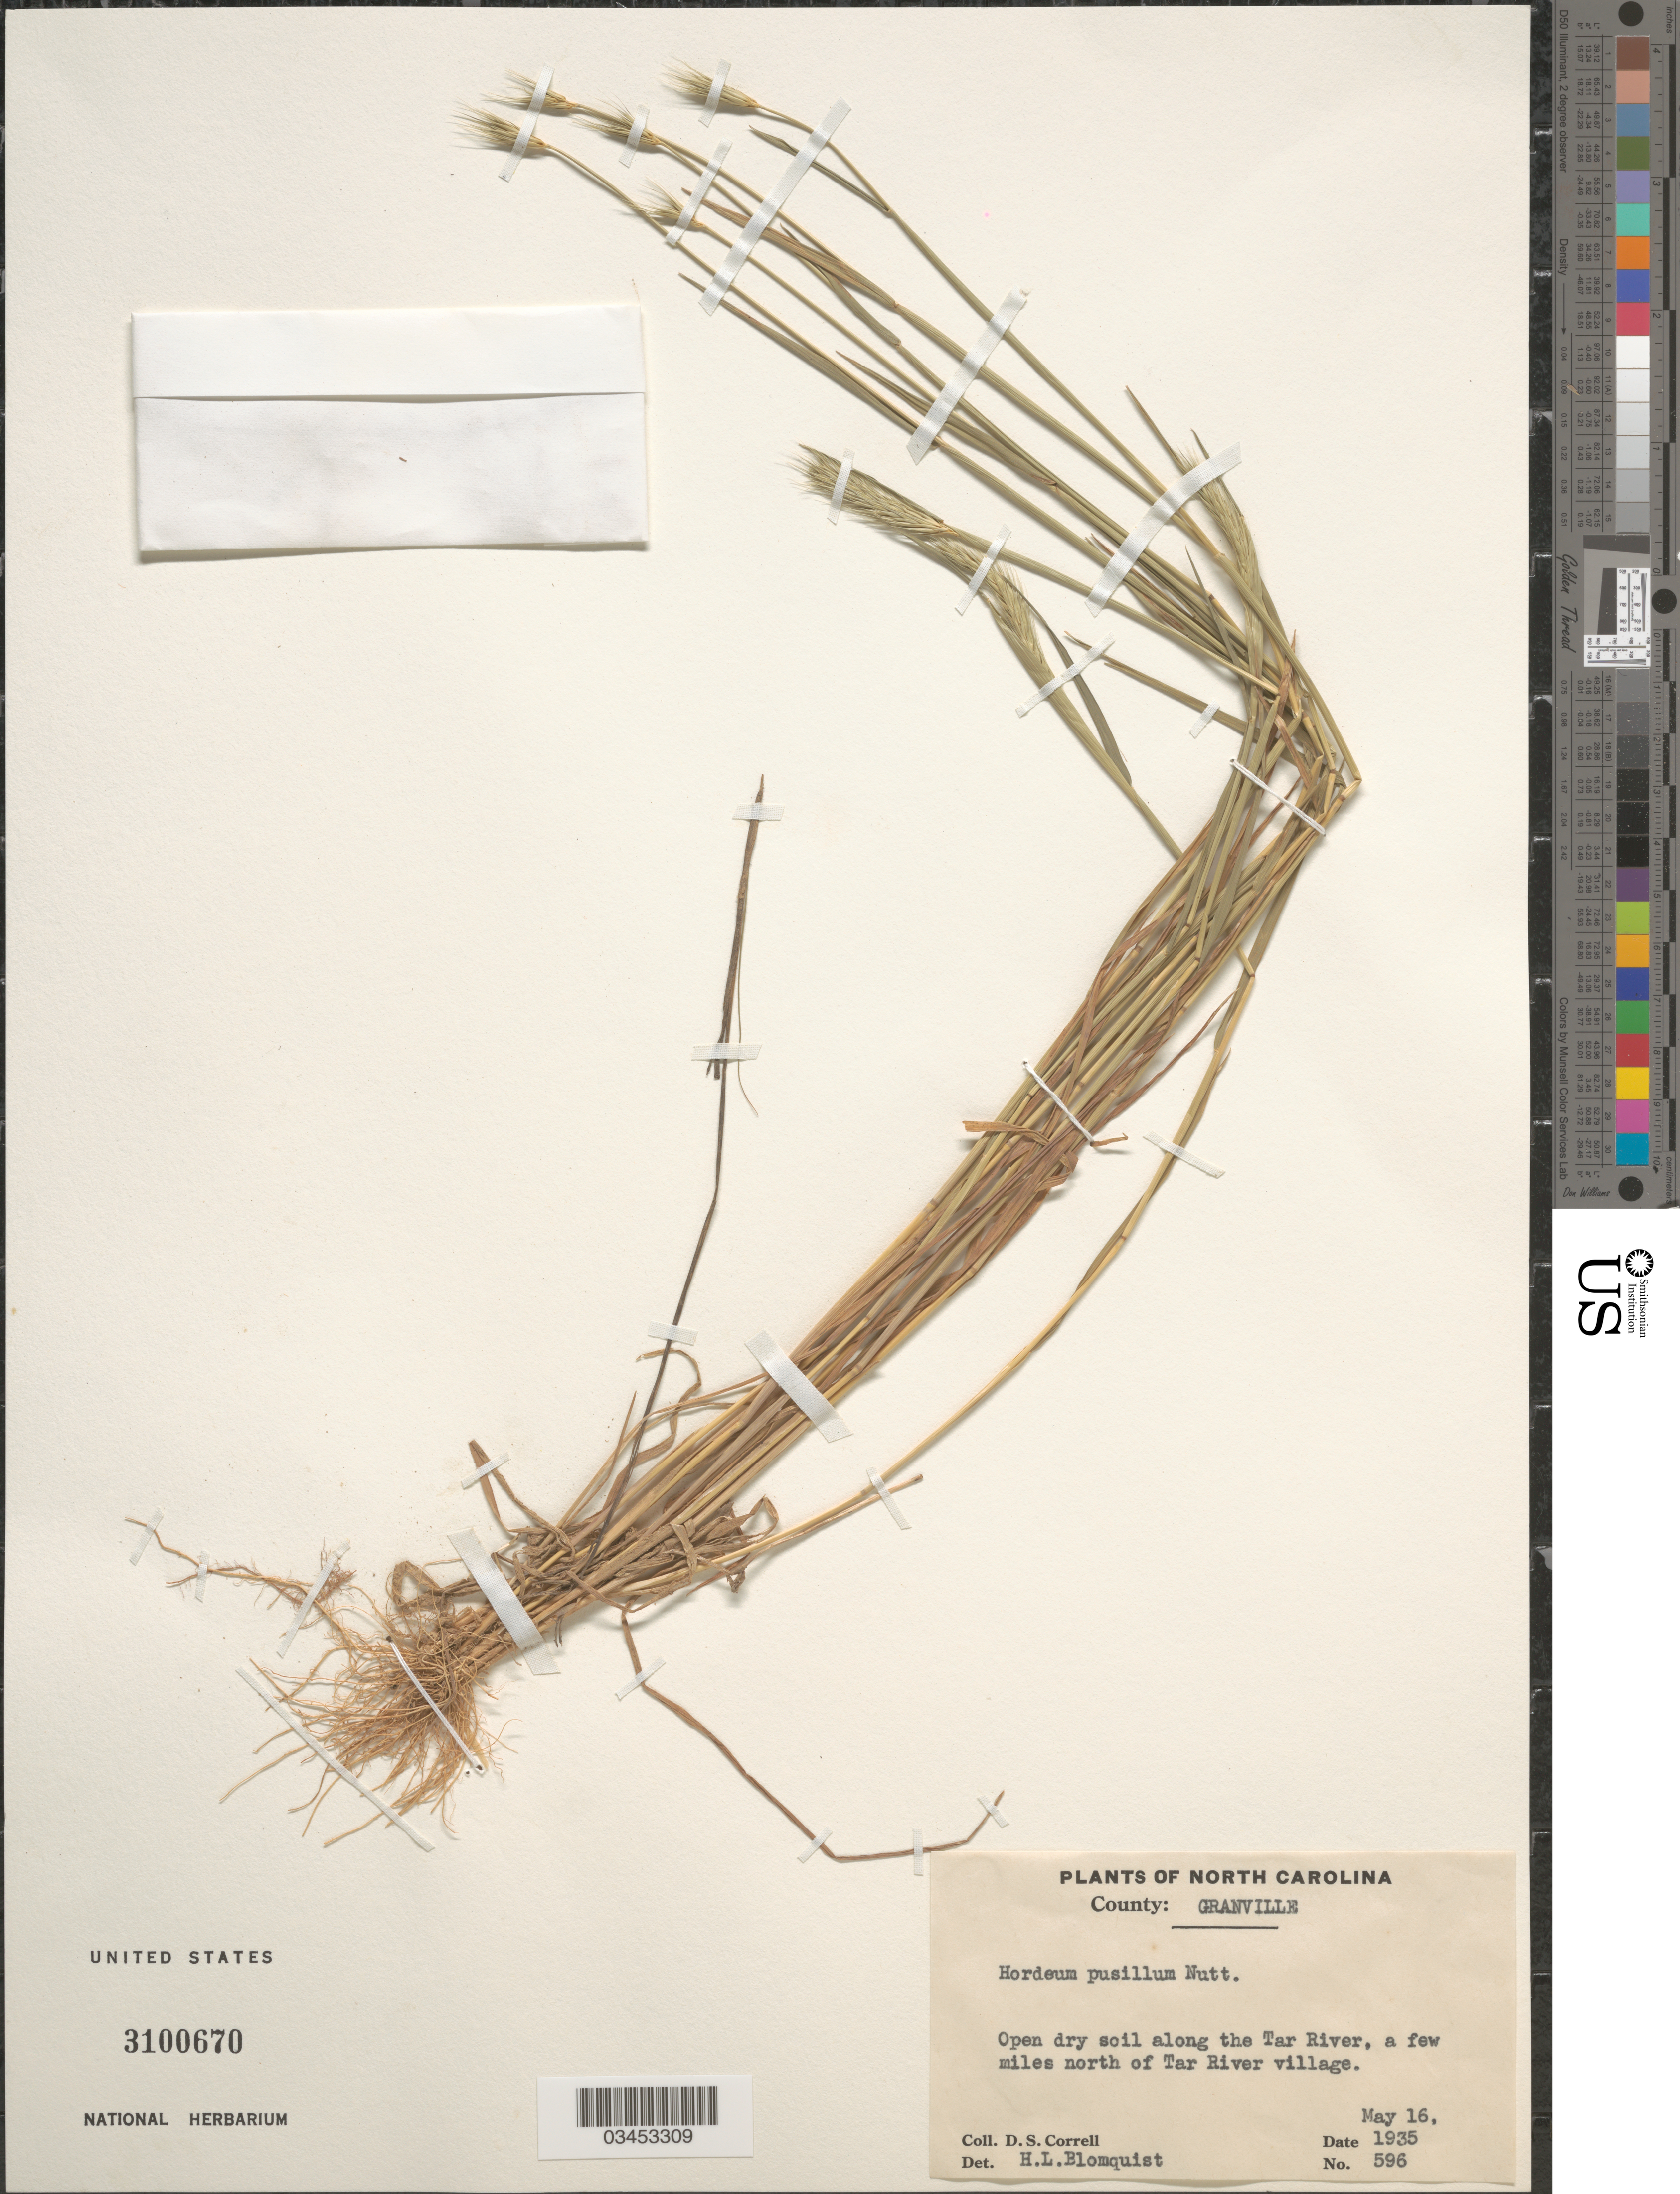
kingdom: Plantae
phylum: Tracheophyta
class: Liliopsida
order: Poales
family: Poaceae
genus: Hordeum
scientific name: Hordeum pusillum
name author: Nutt.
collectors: D. S. Correll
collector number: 596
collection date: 1935-05-16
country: United States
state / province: North Dakota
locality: County: Granville. Open dry soil along the Tar River, a few miles north of Tar River village.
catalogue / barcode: US 3100670